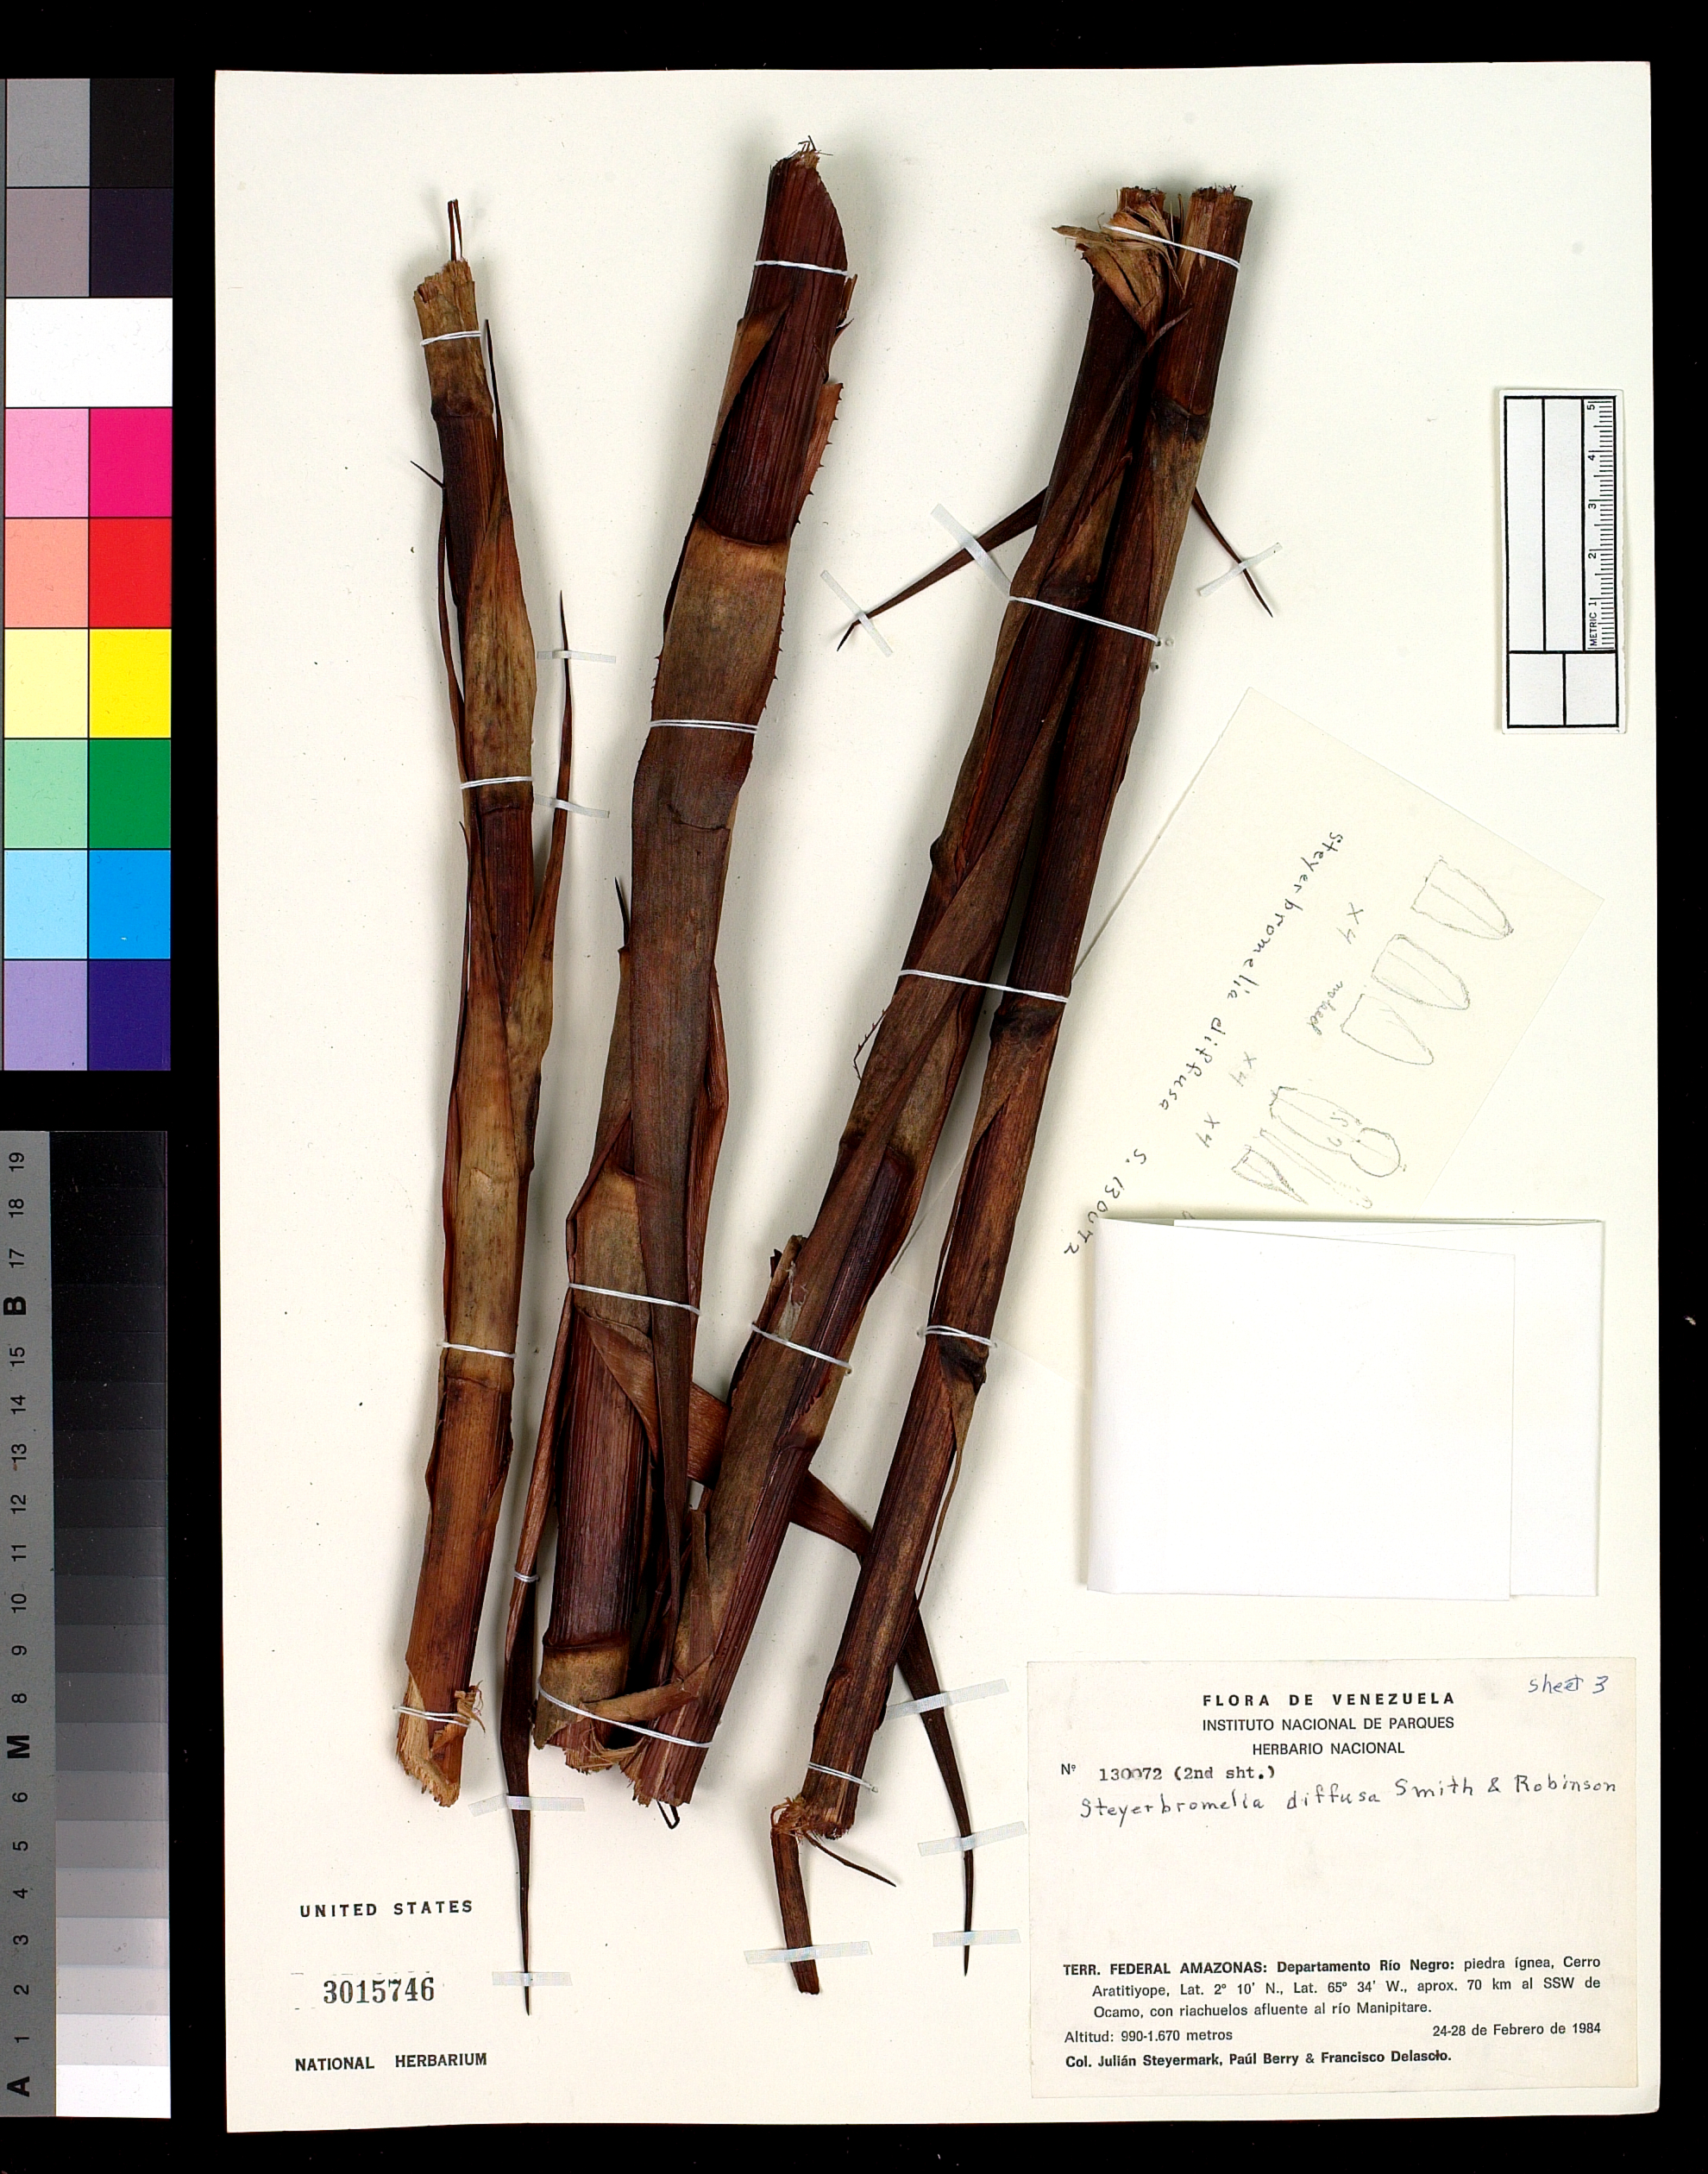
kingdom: Plantae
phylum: Tracheophyta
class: Liliopsida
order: Poales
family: Bromeliaceae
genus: Steyerbromelia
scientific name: Steyerbromelia diffusa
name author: L.B. Sm.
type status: Holotype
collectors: J. Steyermark, P. Berry & F. Delascio C.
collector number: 130072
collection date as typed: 24 Feb 1984 to 28 Feb 1984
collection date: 1984-02-24/1984-02-28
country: Venezuela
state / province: Amazonas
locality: Terr. Federal Amazonas: Departamento Río Negro: piedra ígnea, Cerro Aratitiyope, aprox. 70 km al SSW de Ocamo, con riachuelos afluente al río Manipitare.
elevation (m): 990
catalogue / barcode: US 3015746